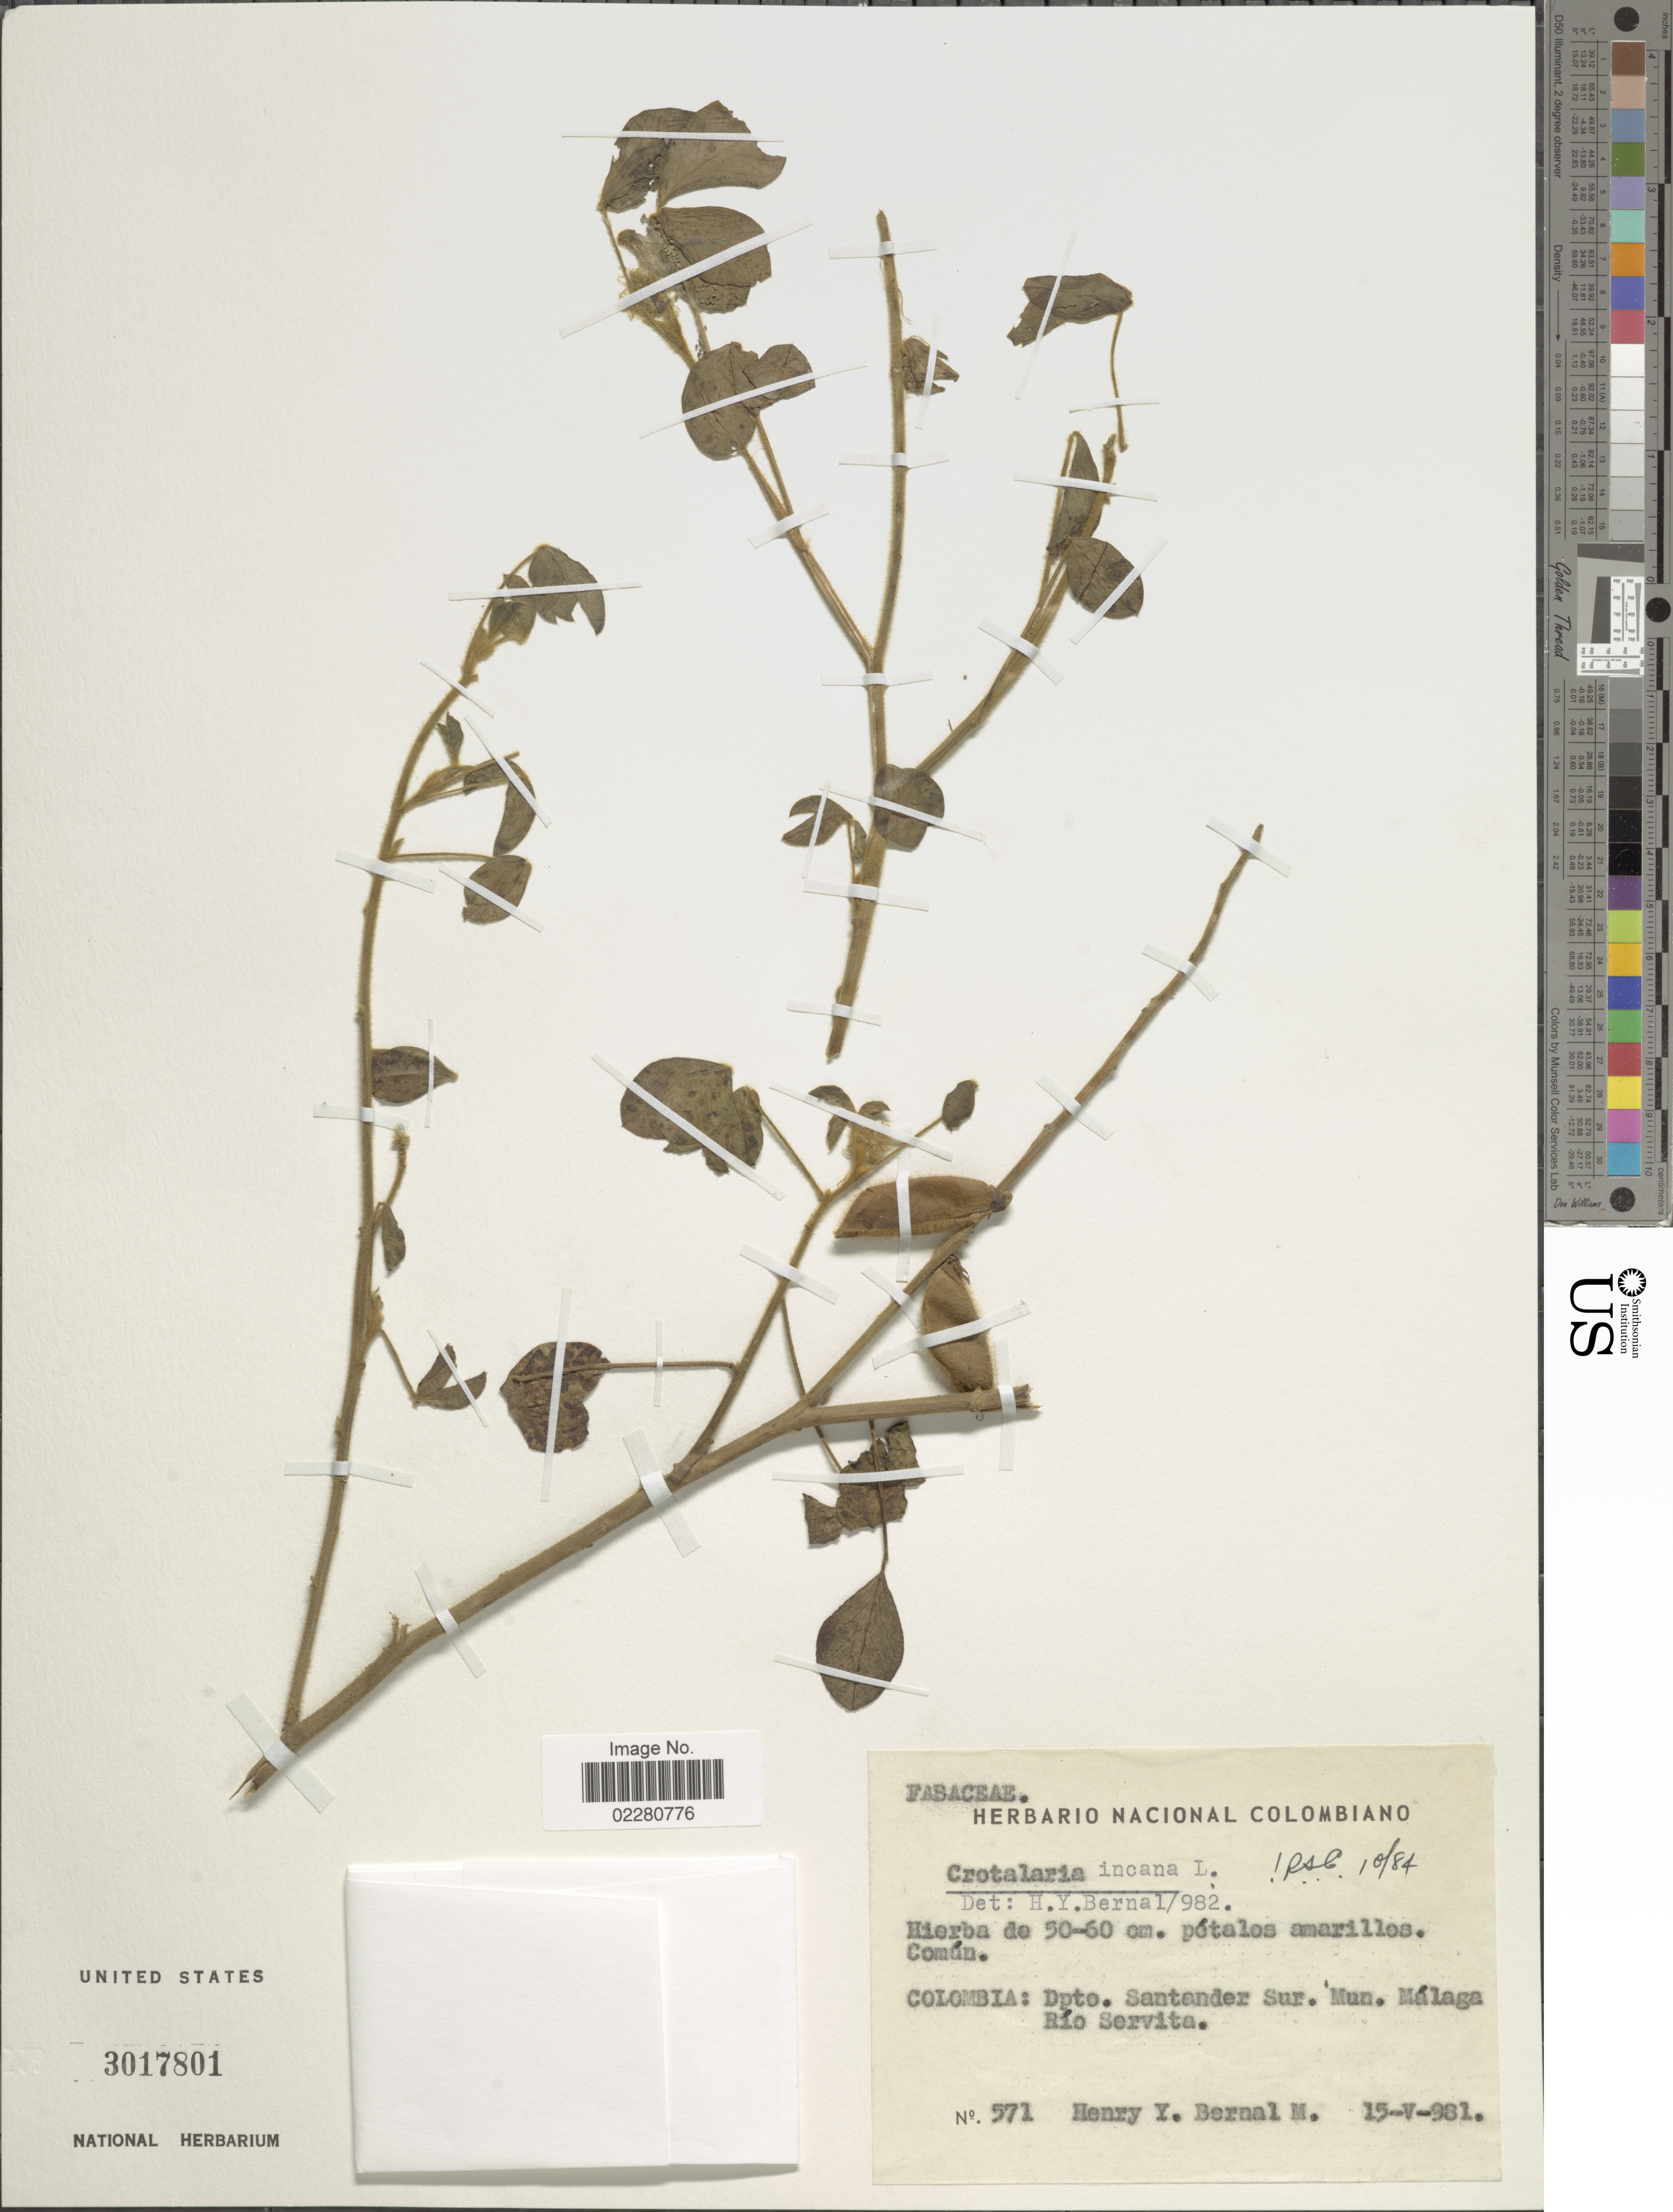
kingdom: Plantae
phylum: Tracheophyta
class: Magnoliopsida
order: Fabales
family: Fabaceae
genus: Crotalaria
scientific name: Crotalaria incana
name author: L.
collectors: H. Y. Bernal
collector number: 571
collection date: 1981-05-15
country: Colombia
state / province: Santander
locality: Colombia: Dpto. Snatander Sur. Mun. Málaga Río Servita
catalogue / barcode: US 3017801